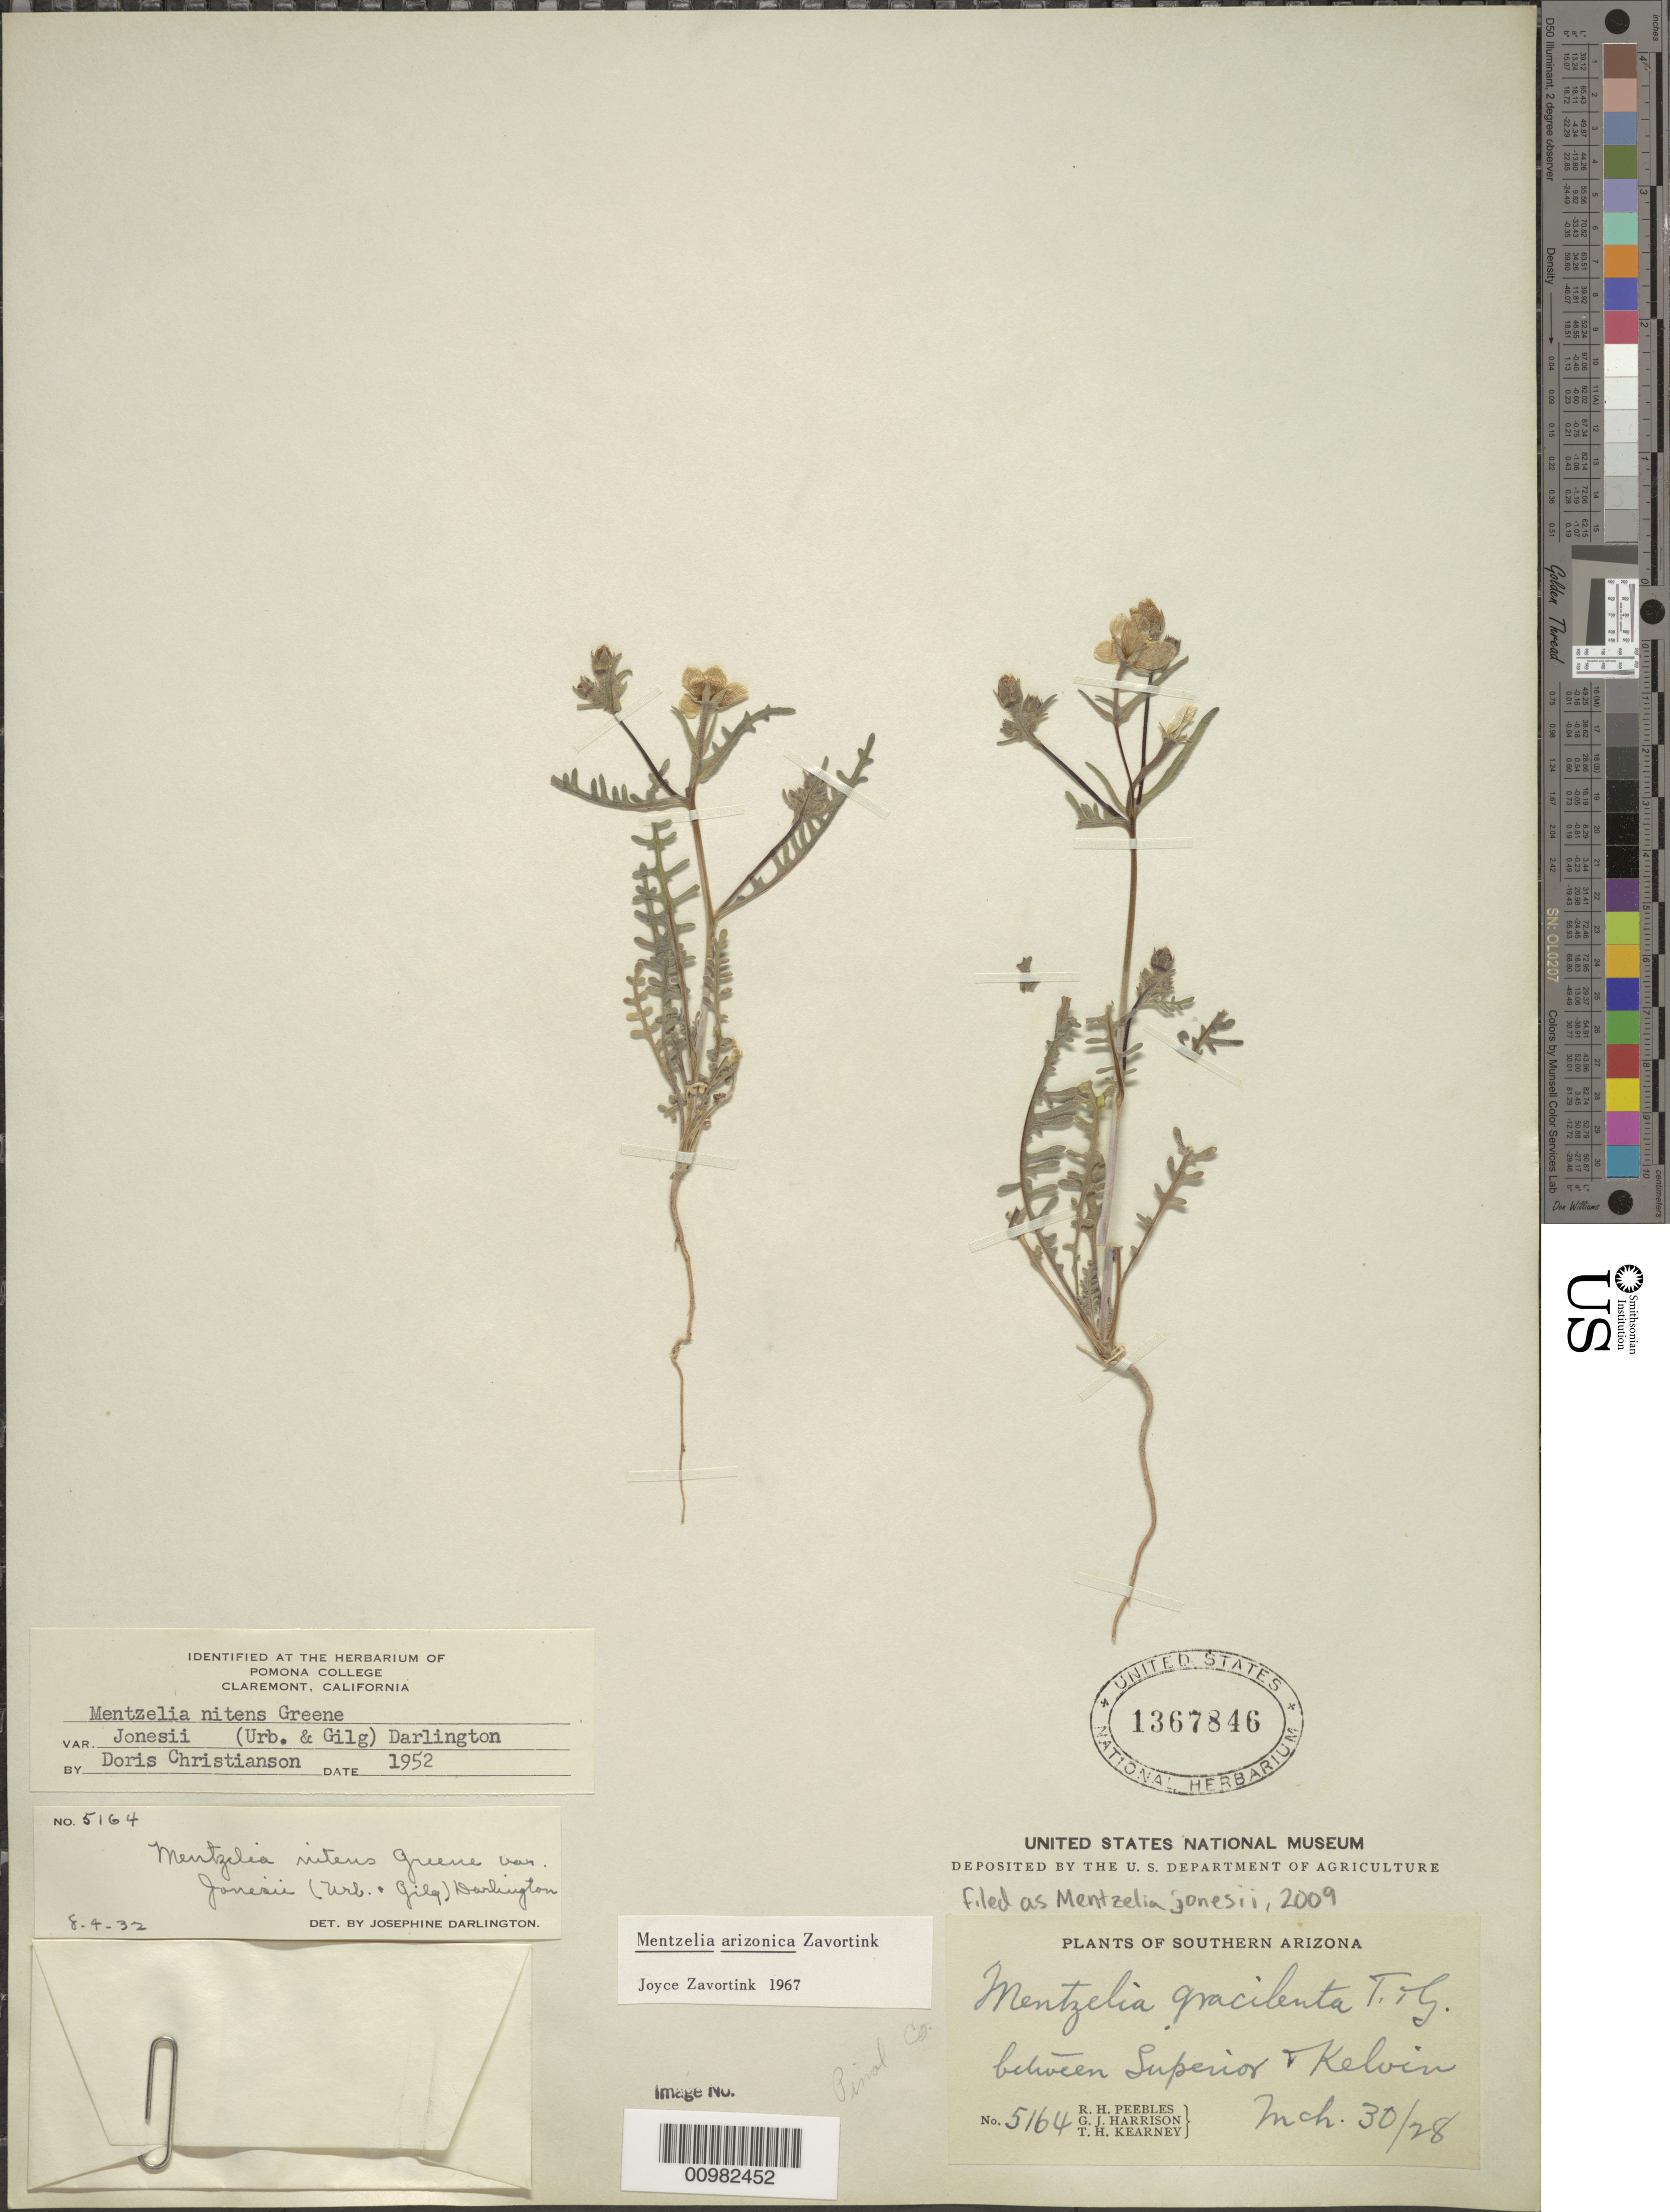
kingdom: Plantae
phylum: Tracheophyta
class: Magnoliopsida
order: Cornales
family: Loasaceae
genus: Mentzelia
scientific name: Mentzelia jonesii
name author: (Urb. & Gilg) H.J. Thomps. & J.E. Roberts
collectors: R. H. Peebles & G. J. Harrison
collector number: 5164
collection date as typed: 30 Mar 1928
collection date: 1928-03-30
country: United States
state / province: Arizona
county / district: Pinal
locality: between Superior and Kelvin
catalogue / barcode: US 1367846